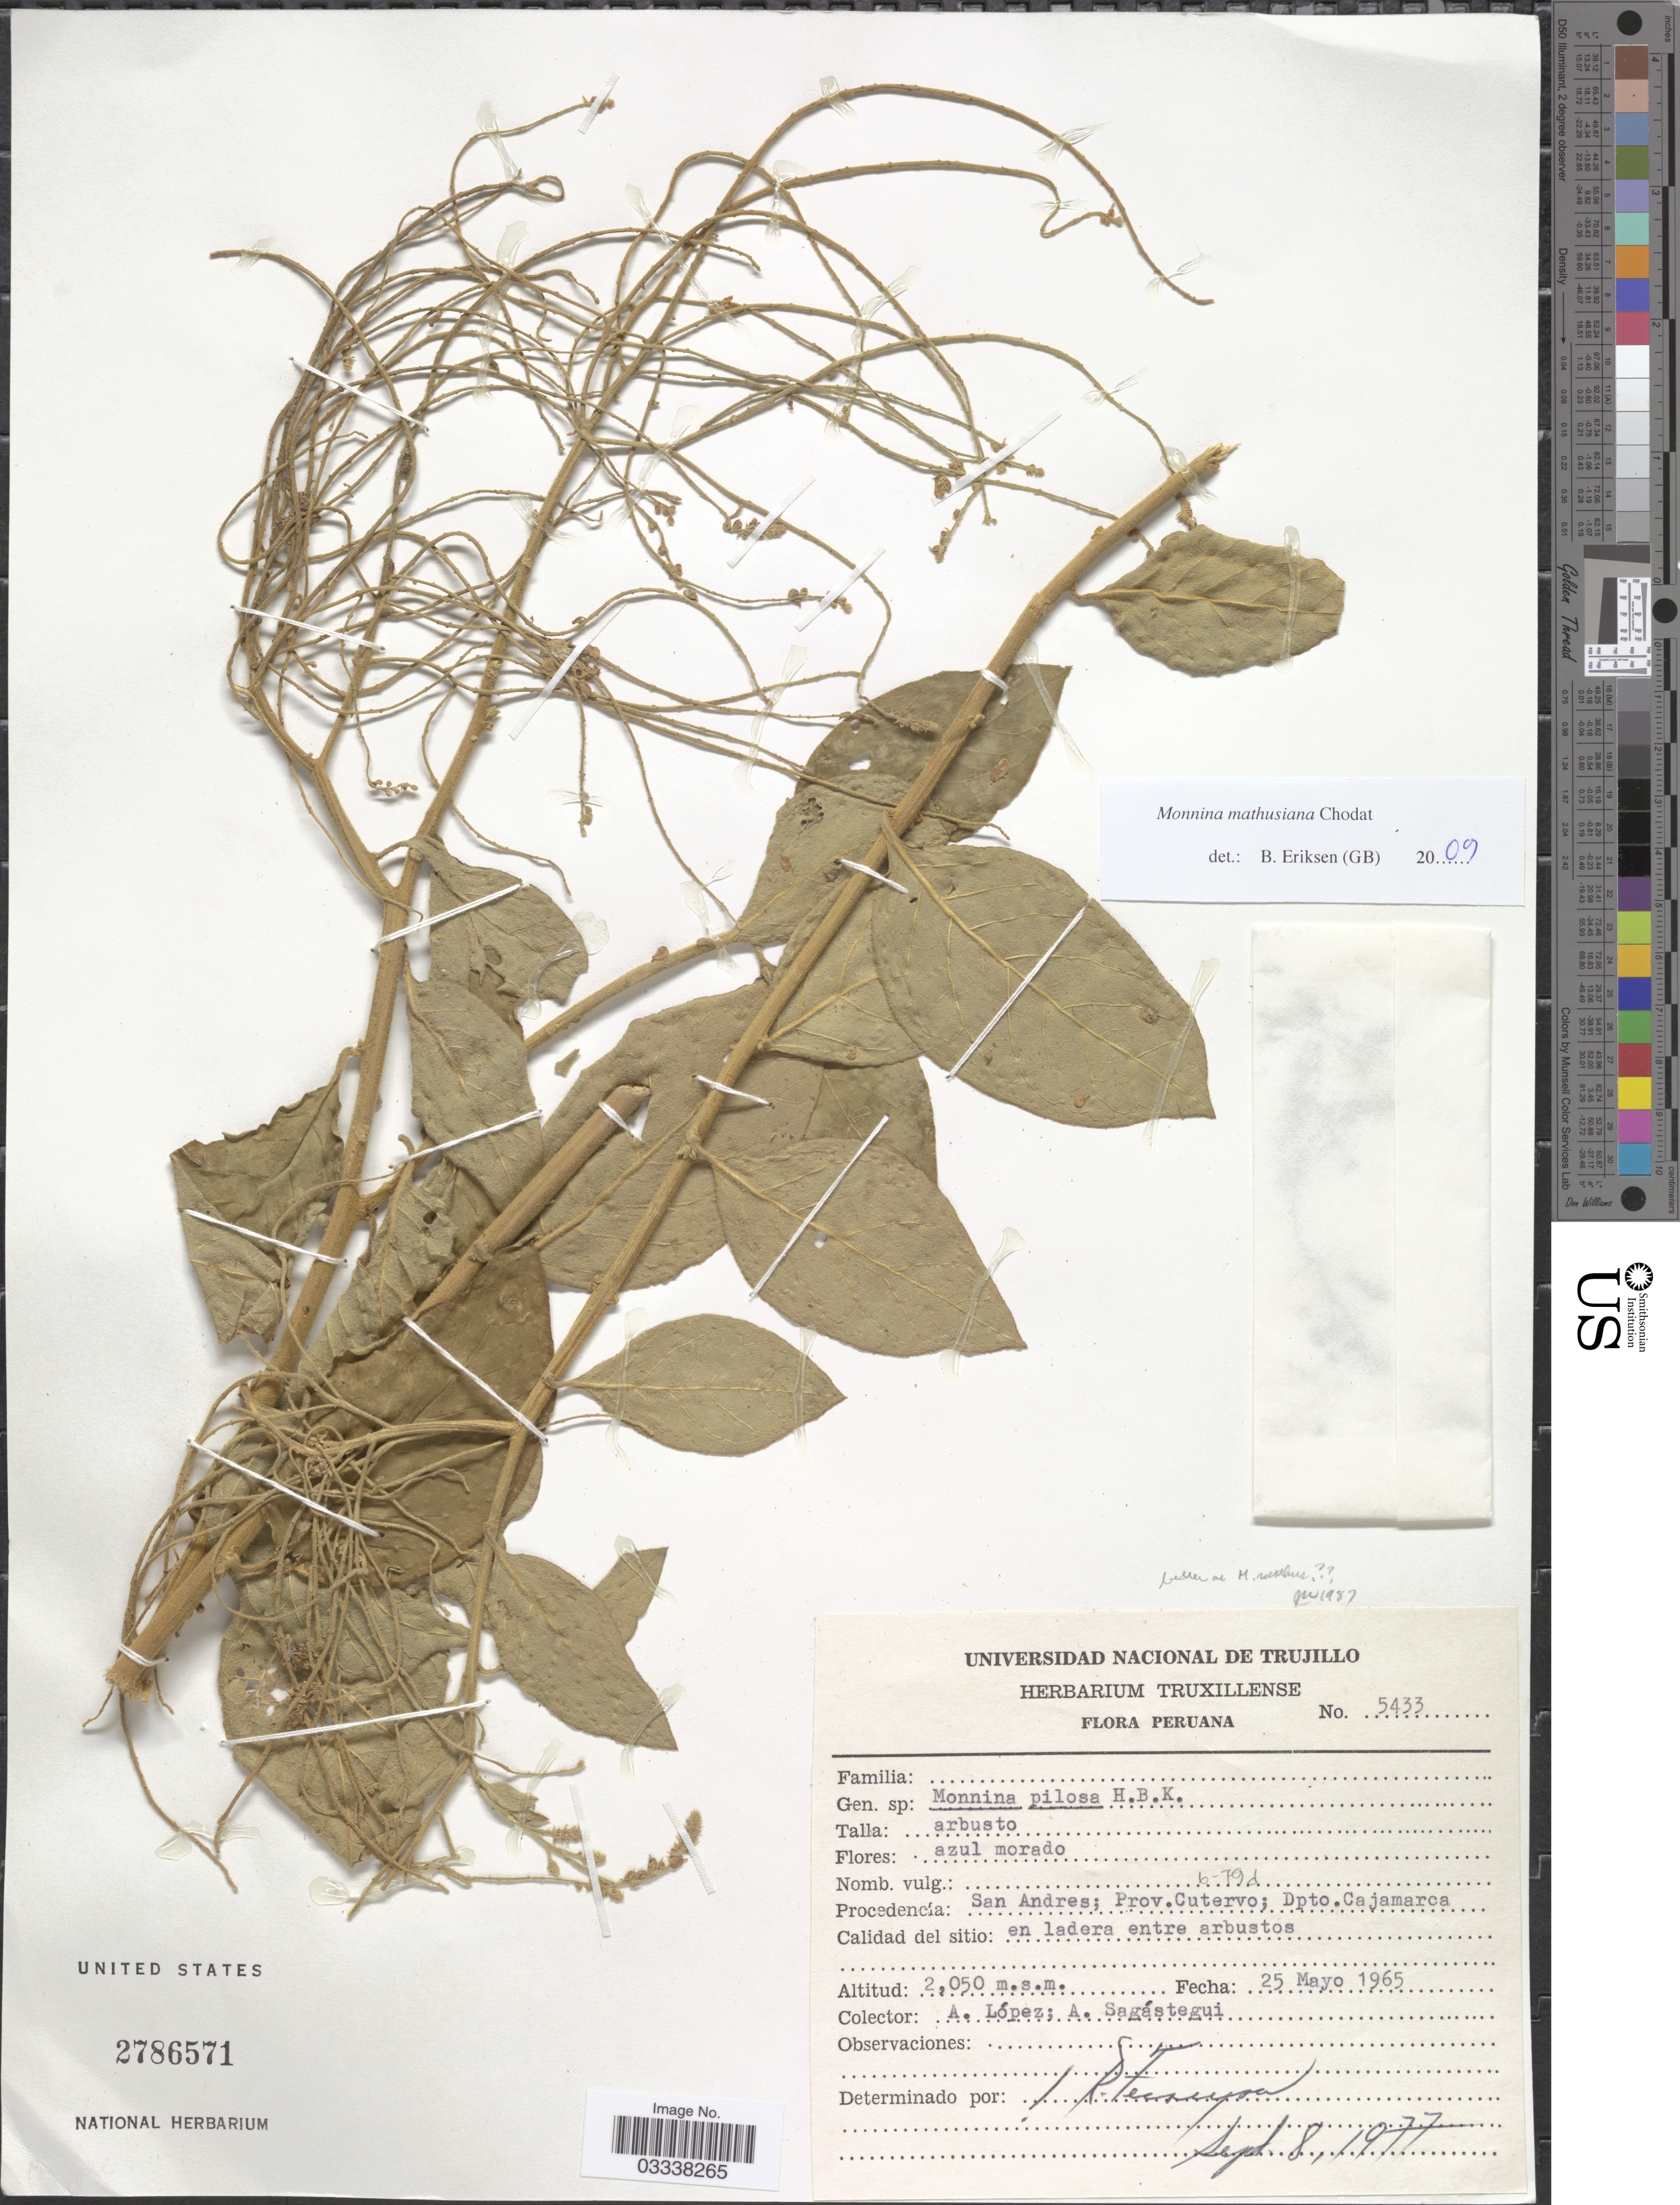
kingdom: Plantae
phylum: Tracheophyta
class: Magnoliopsida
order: Fabales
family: Polygalaceae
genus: Monnina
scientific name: Monnina mathusiana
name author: Chodat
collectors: A. López & A. Sagastegui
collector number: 5433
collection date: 1965-05-25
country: Peru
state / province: Cajamarca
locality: San Andres; Prov. Cutervo; Dpto. Cajamarca.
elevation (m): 2050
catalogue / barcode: US 2786571